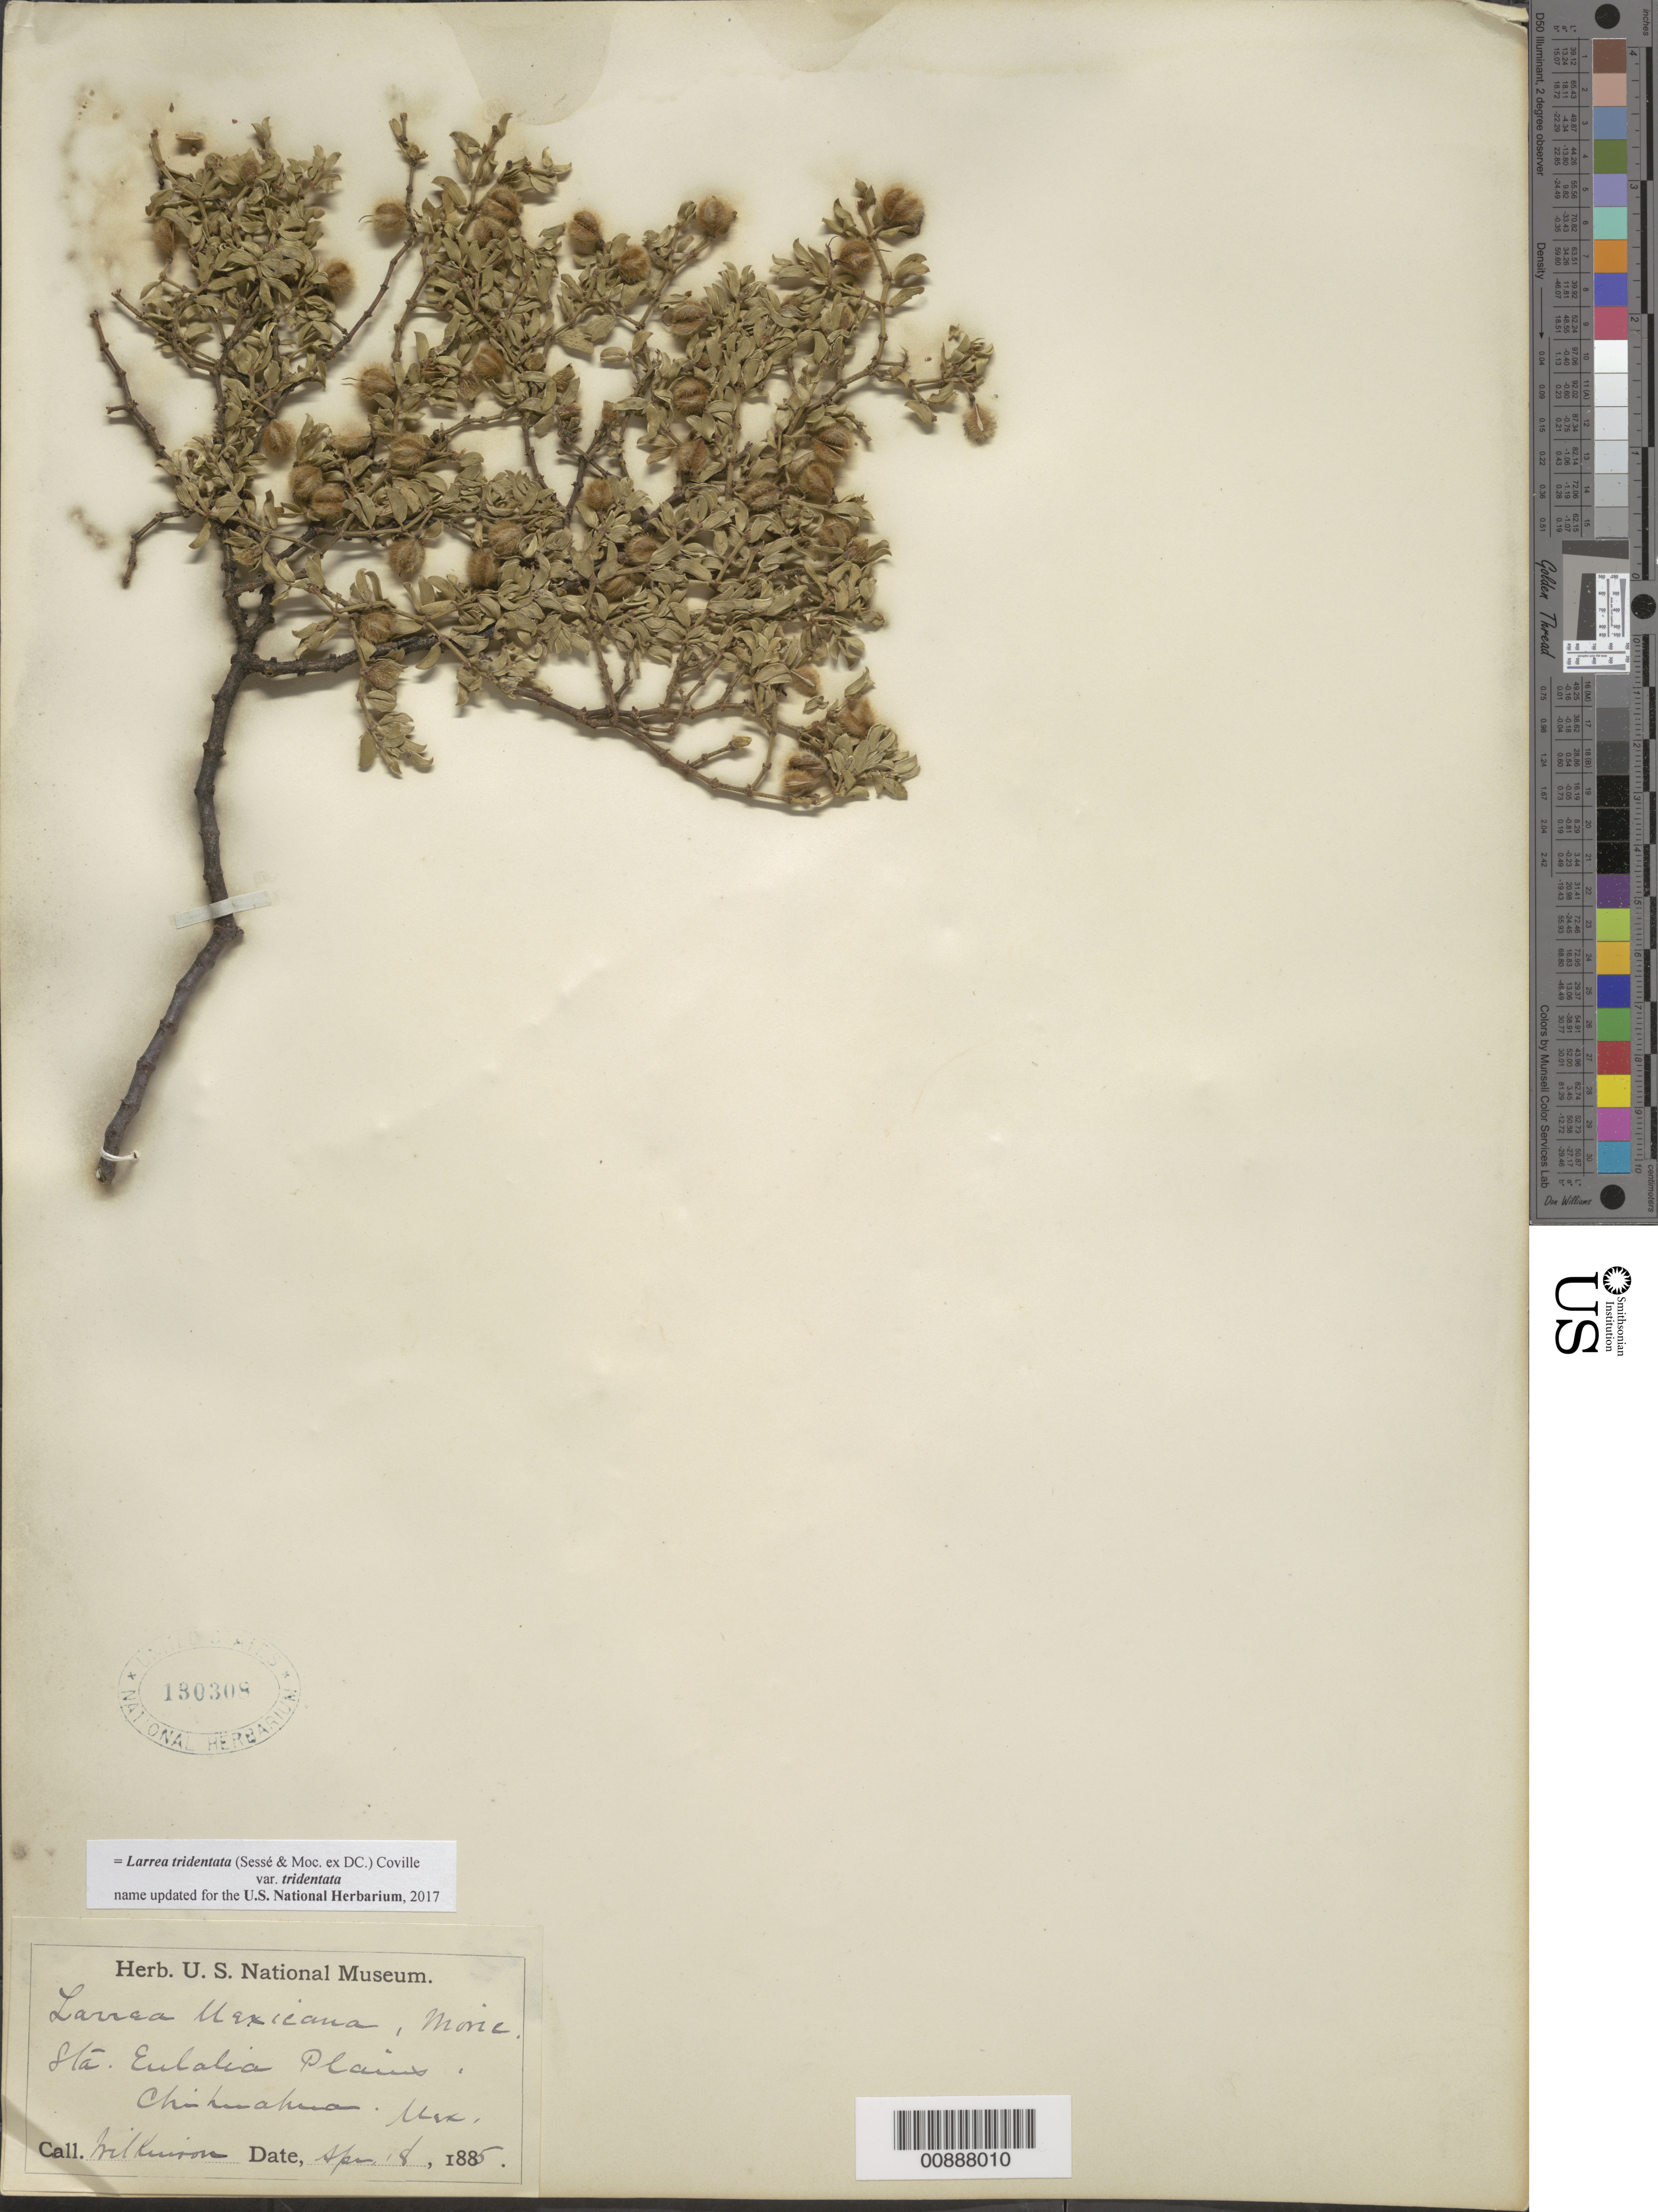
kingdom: Plantae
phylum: Tracheophyta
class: Magnoliopsida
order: Zygophyllales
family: Zygophyllaceae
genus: Larrea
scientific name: Larrea tridentata var. tridentata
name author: (Sessé & Moc. ex DC.) Coville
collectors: E. Wilkinson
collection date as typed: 18 Apr 1885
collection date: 1885-04-18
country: Mexico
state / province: Chihuahua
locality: Sta Eulalia Plains, Chihuahua.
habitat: Plains.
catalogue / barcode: US 130308